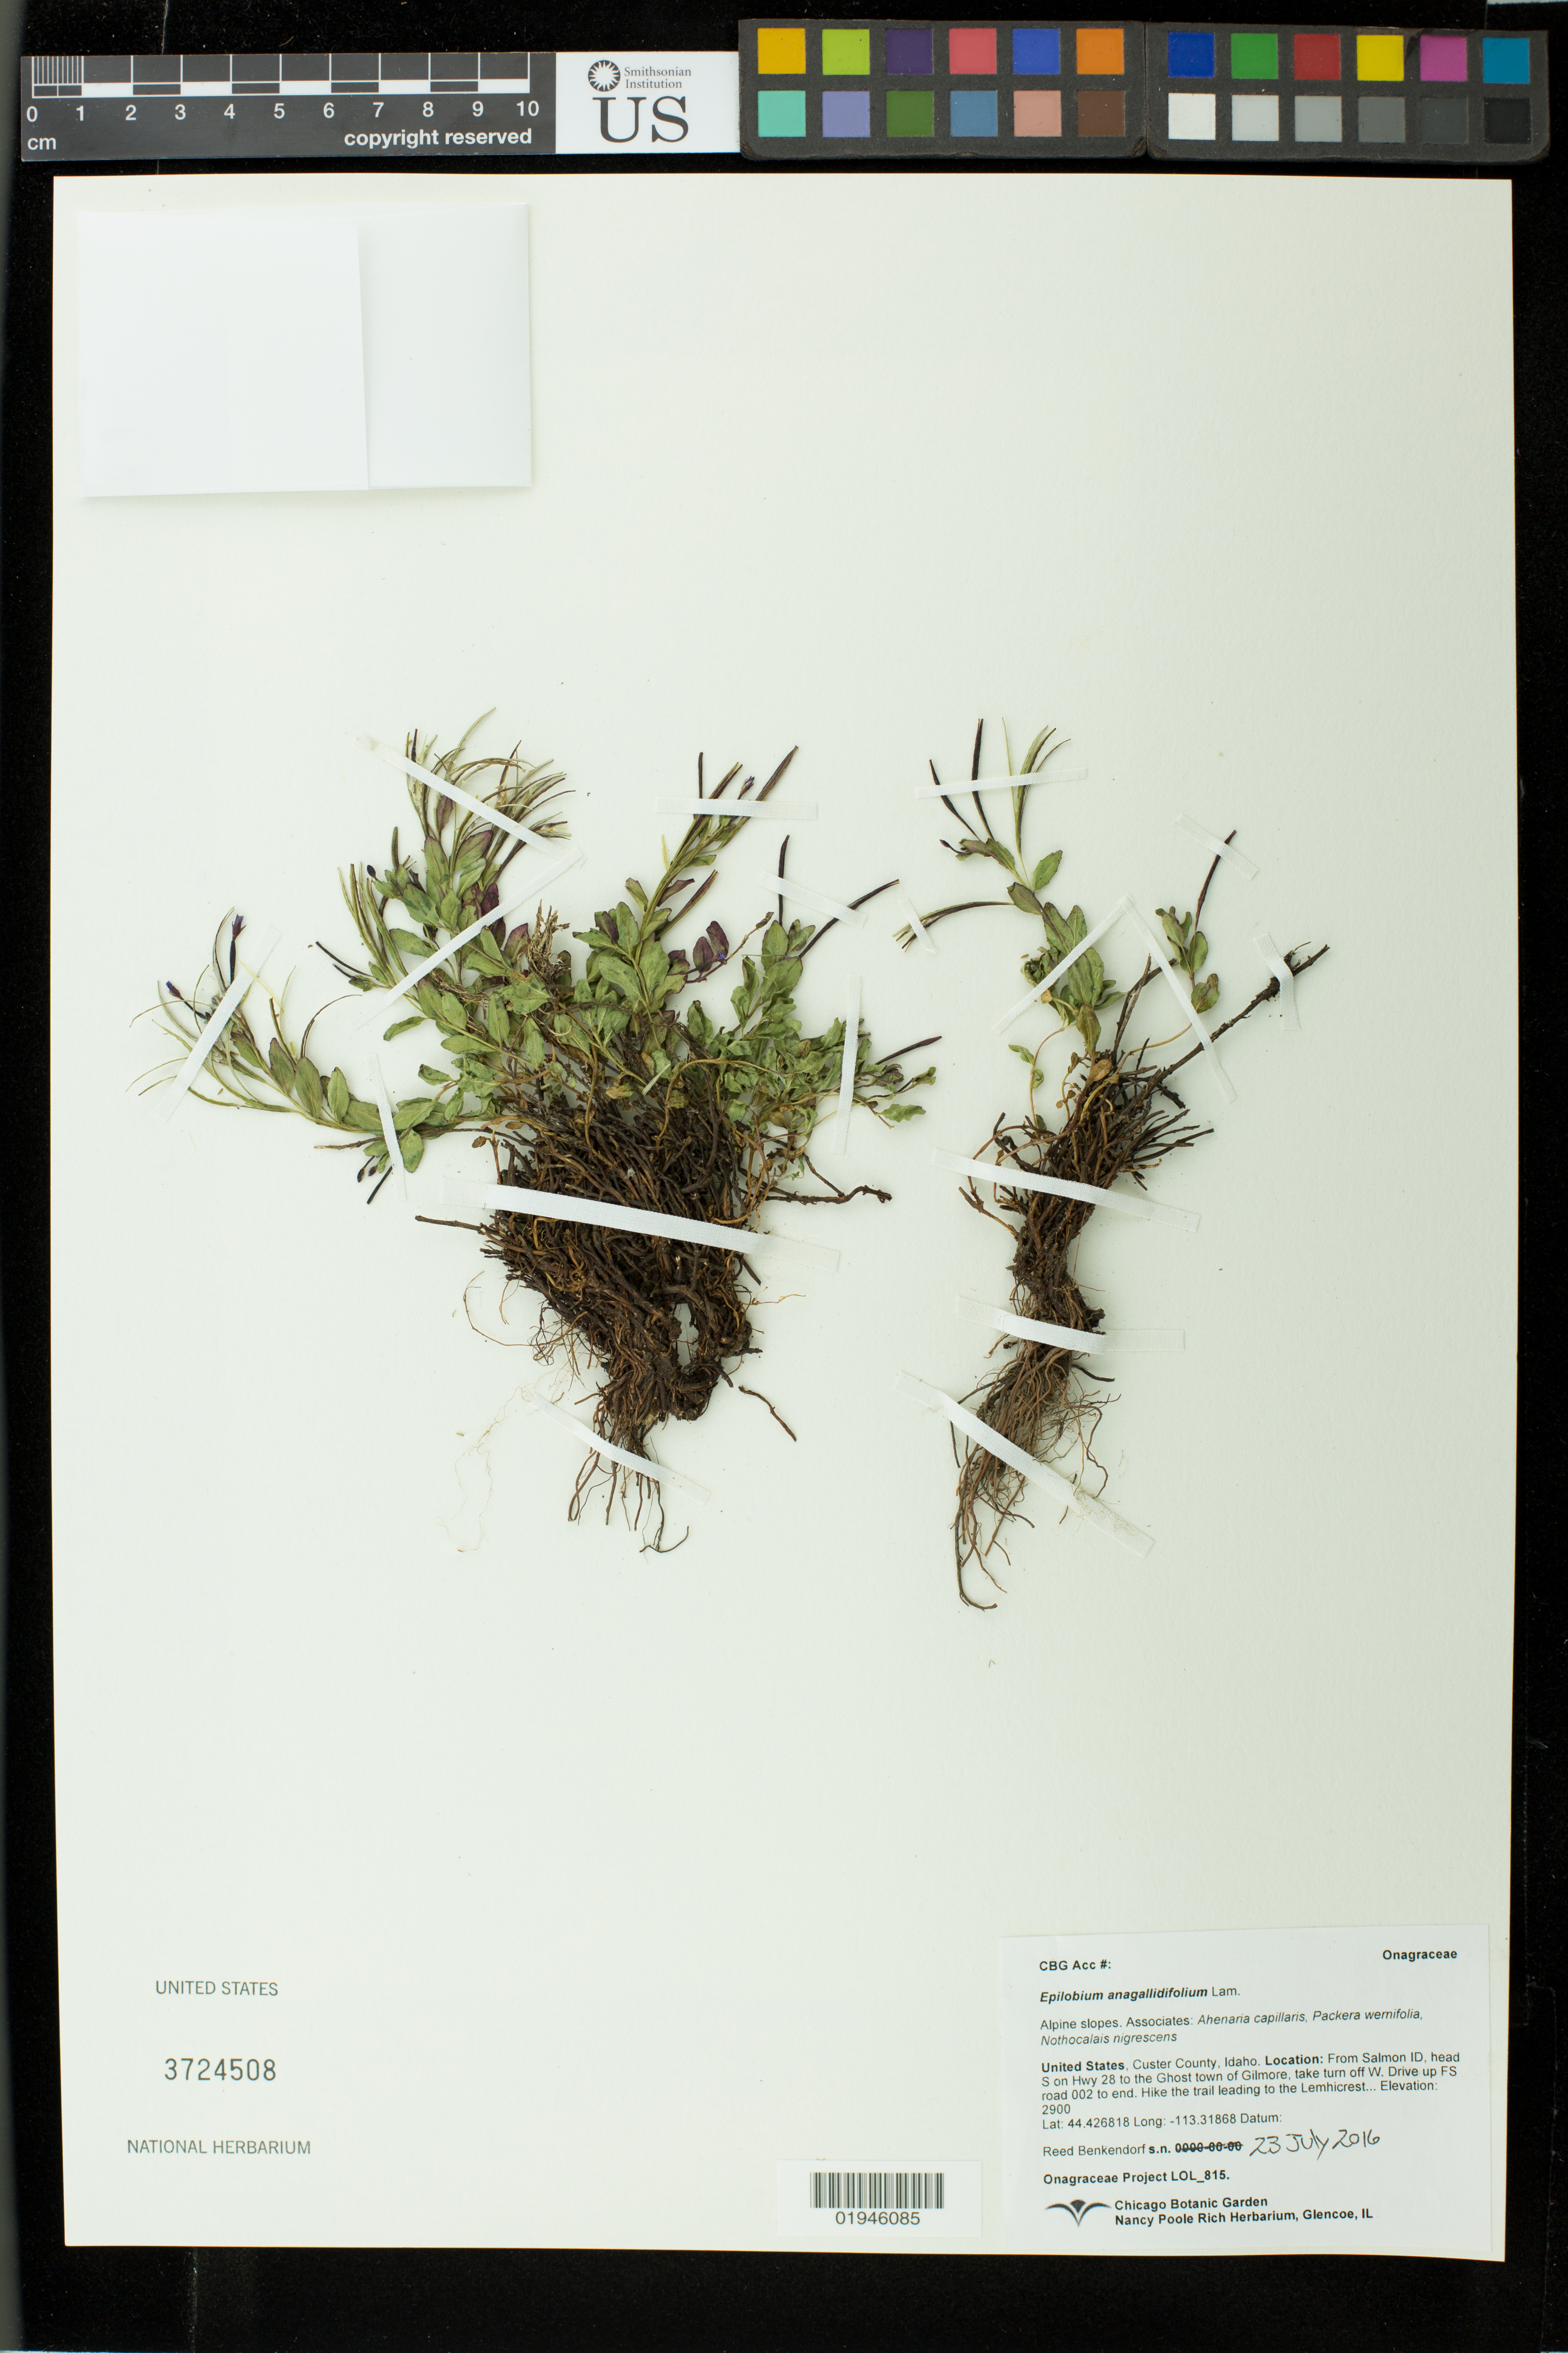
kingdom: Plantae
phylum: Tracheophyta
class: Magnoliopsida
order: Myrtales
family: Onagraceae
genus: Epilobium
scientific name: Epilobium anagallidifolium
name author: Lam.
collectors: R. Benkendorf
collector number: LOL 815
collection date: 2016-07-30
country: United States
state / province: Idaho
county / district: Custer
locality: From Salmon ID, head S on Hwy 28 to the Ghost town of Gilmore, take turn off W. Drive up FS road 002 to end. Hike the trail leading to the Lemhicrest.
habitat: Alpine slopes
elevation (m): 2900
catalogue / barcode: US 3724508